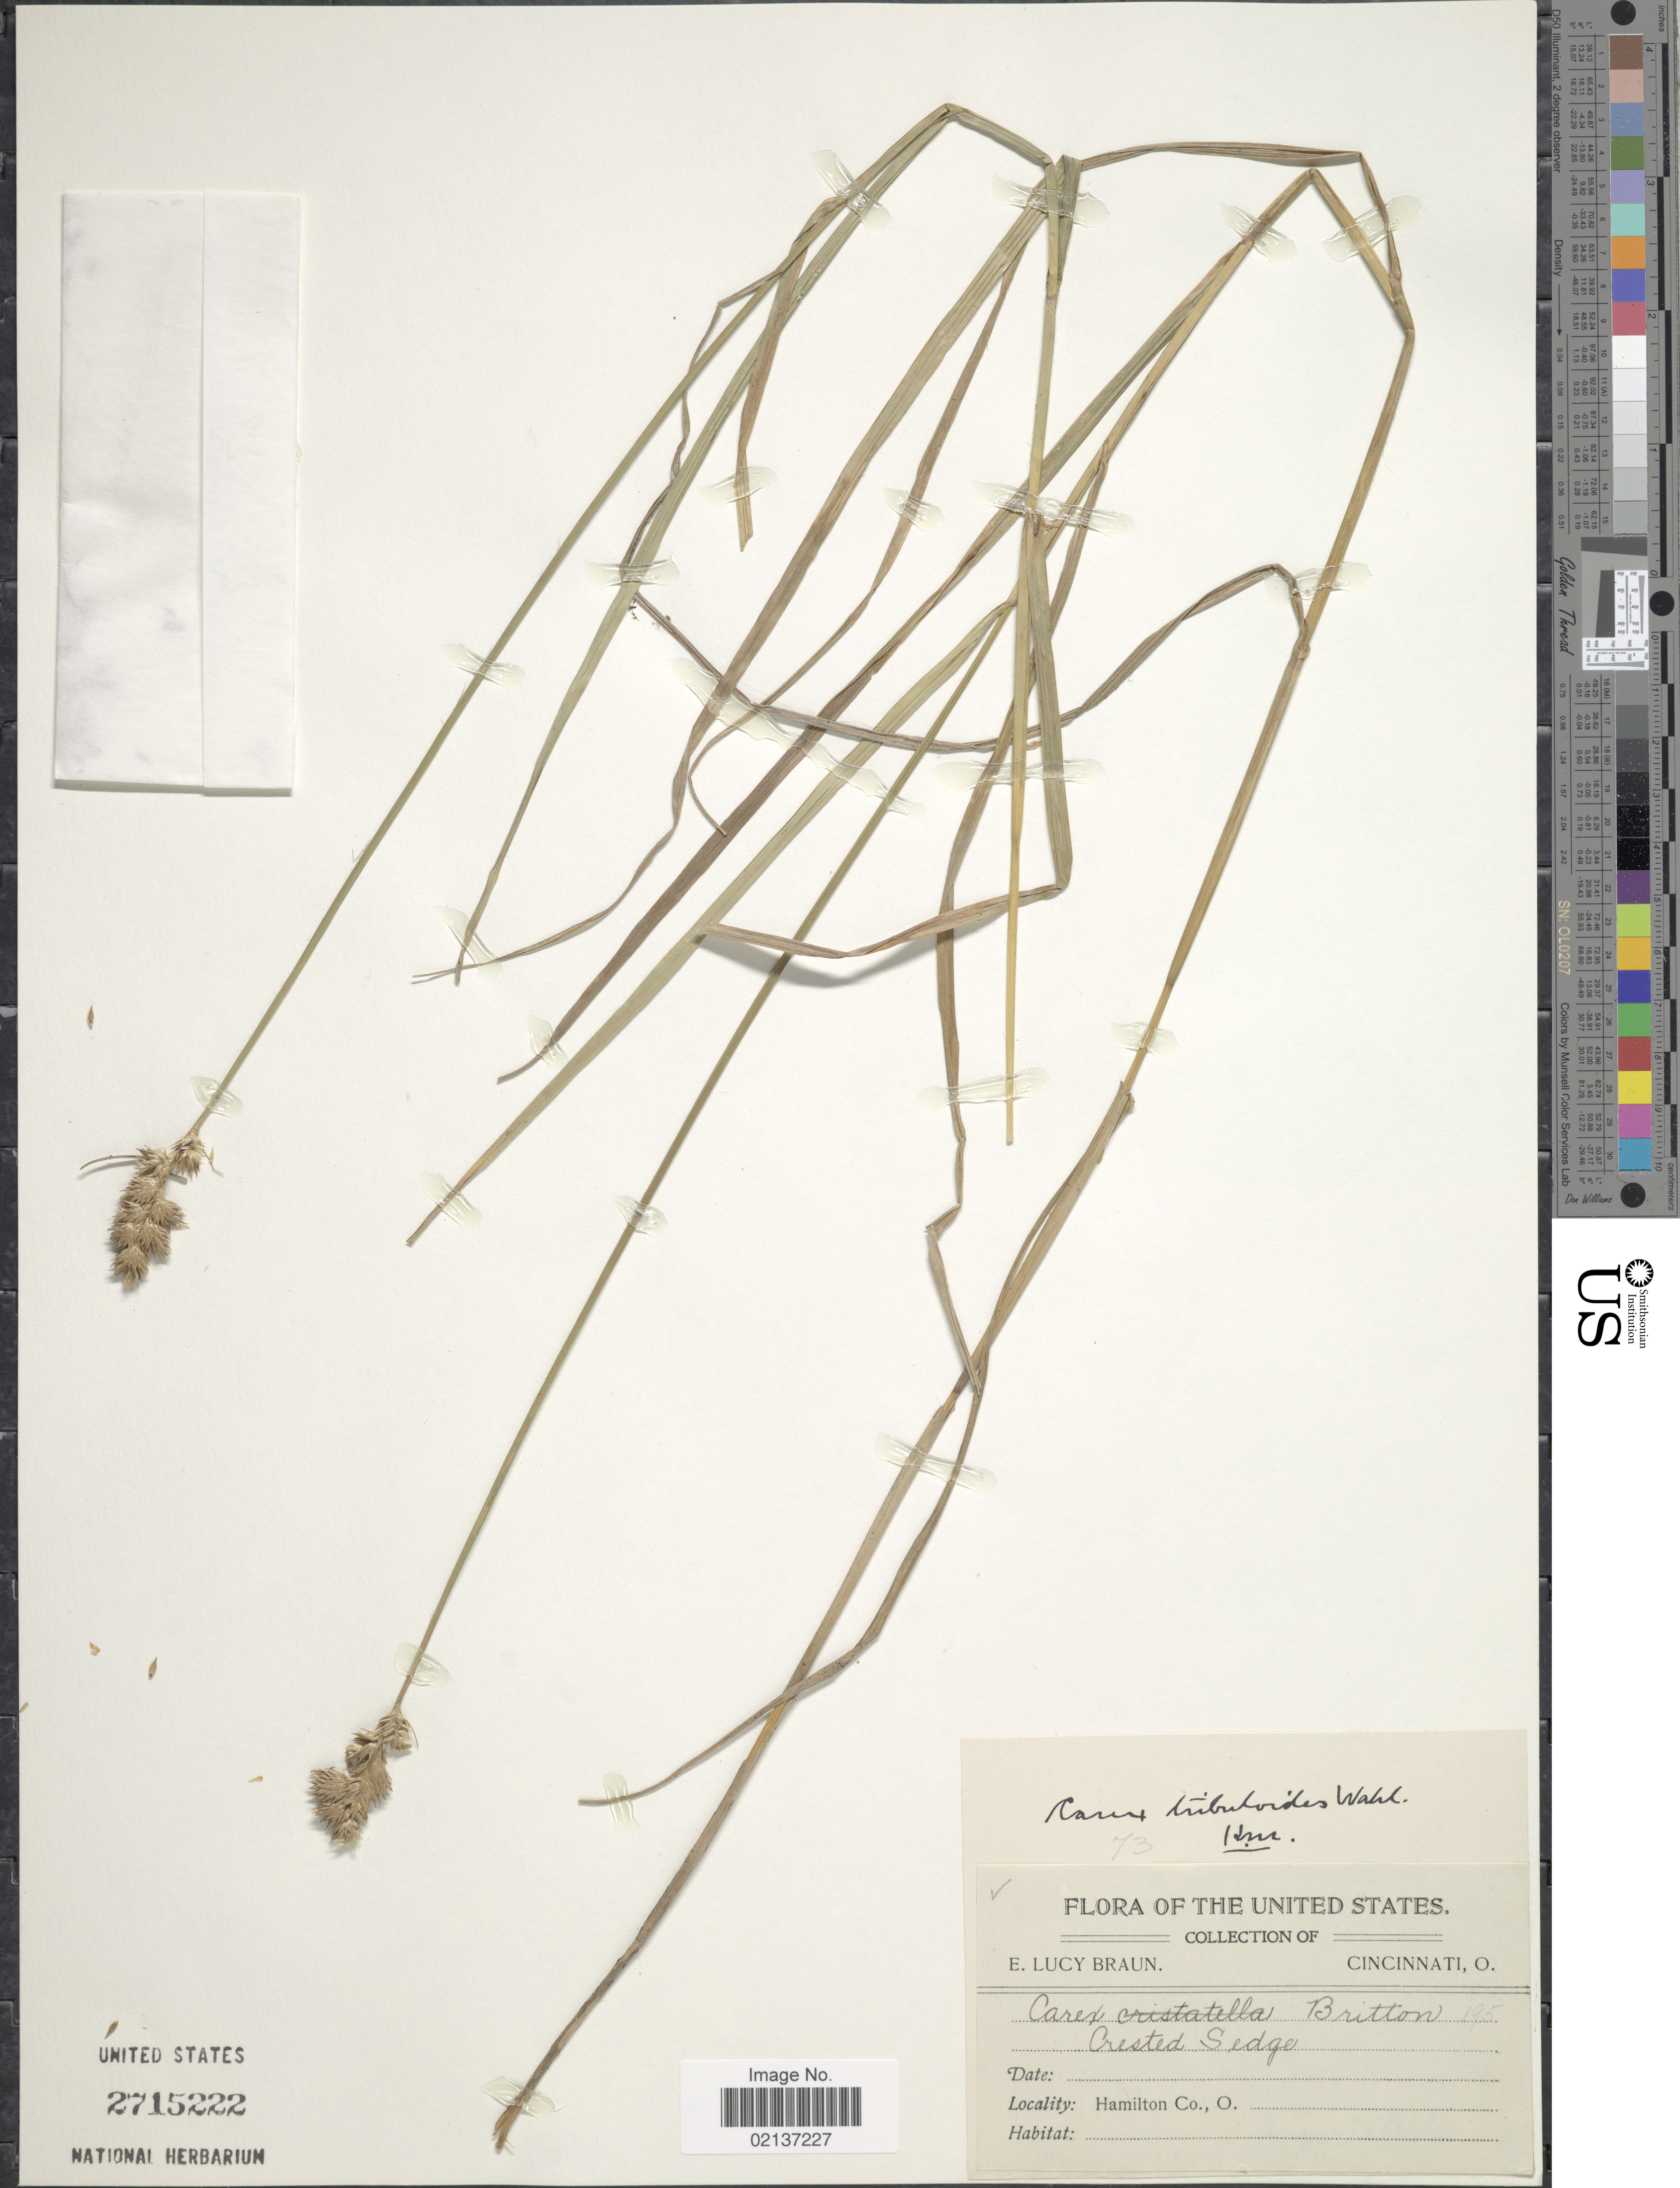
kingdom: Plantae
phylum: Tracheophyta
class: Liliopsida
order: Poales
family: Cyperaceae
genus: Carex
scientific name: Carex tribuloides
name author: Wahlenb.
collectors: E. L. Braun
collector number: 195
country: United States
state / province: Ohio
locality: Hamilton Co.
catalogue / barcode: US 2715222